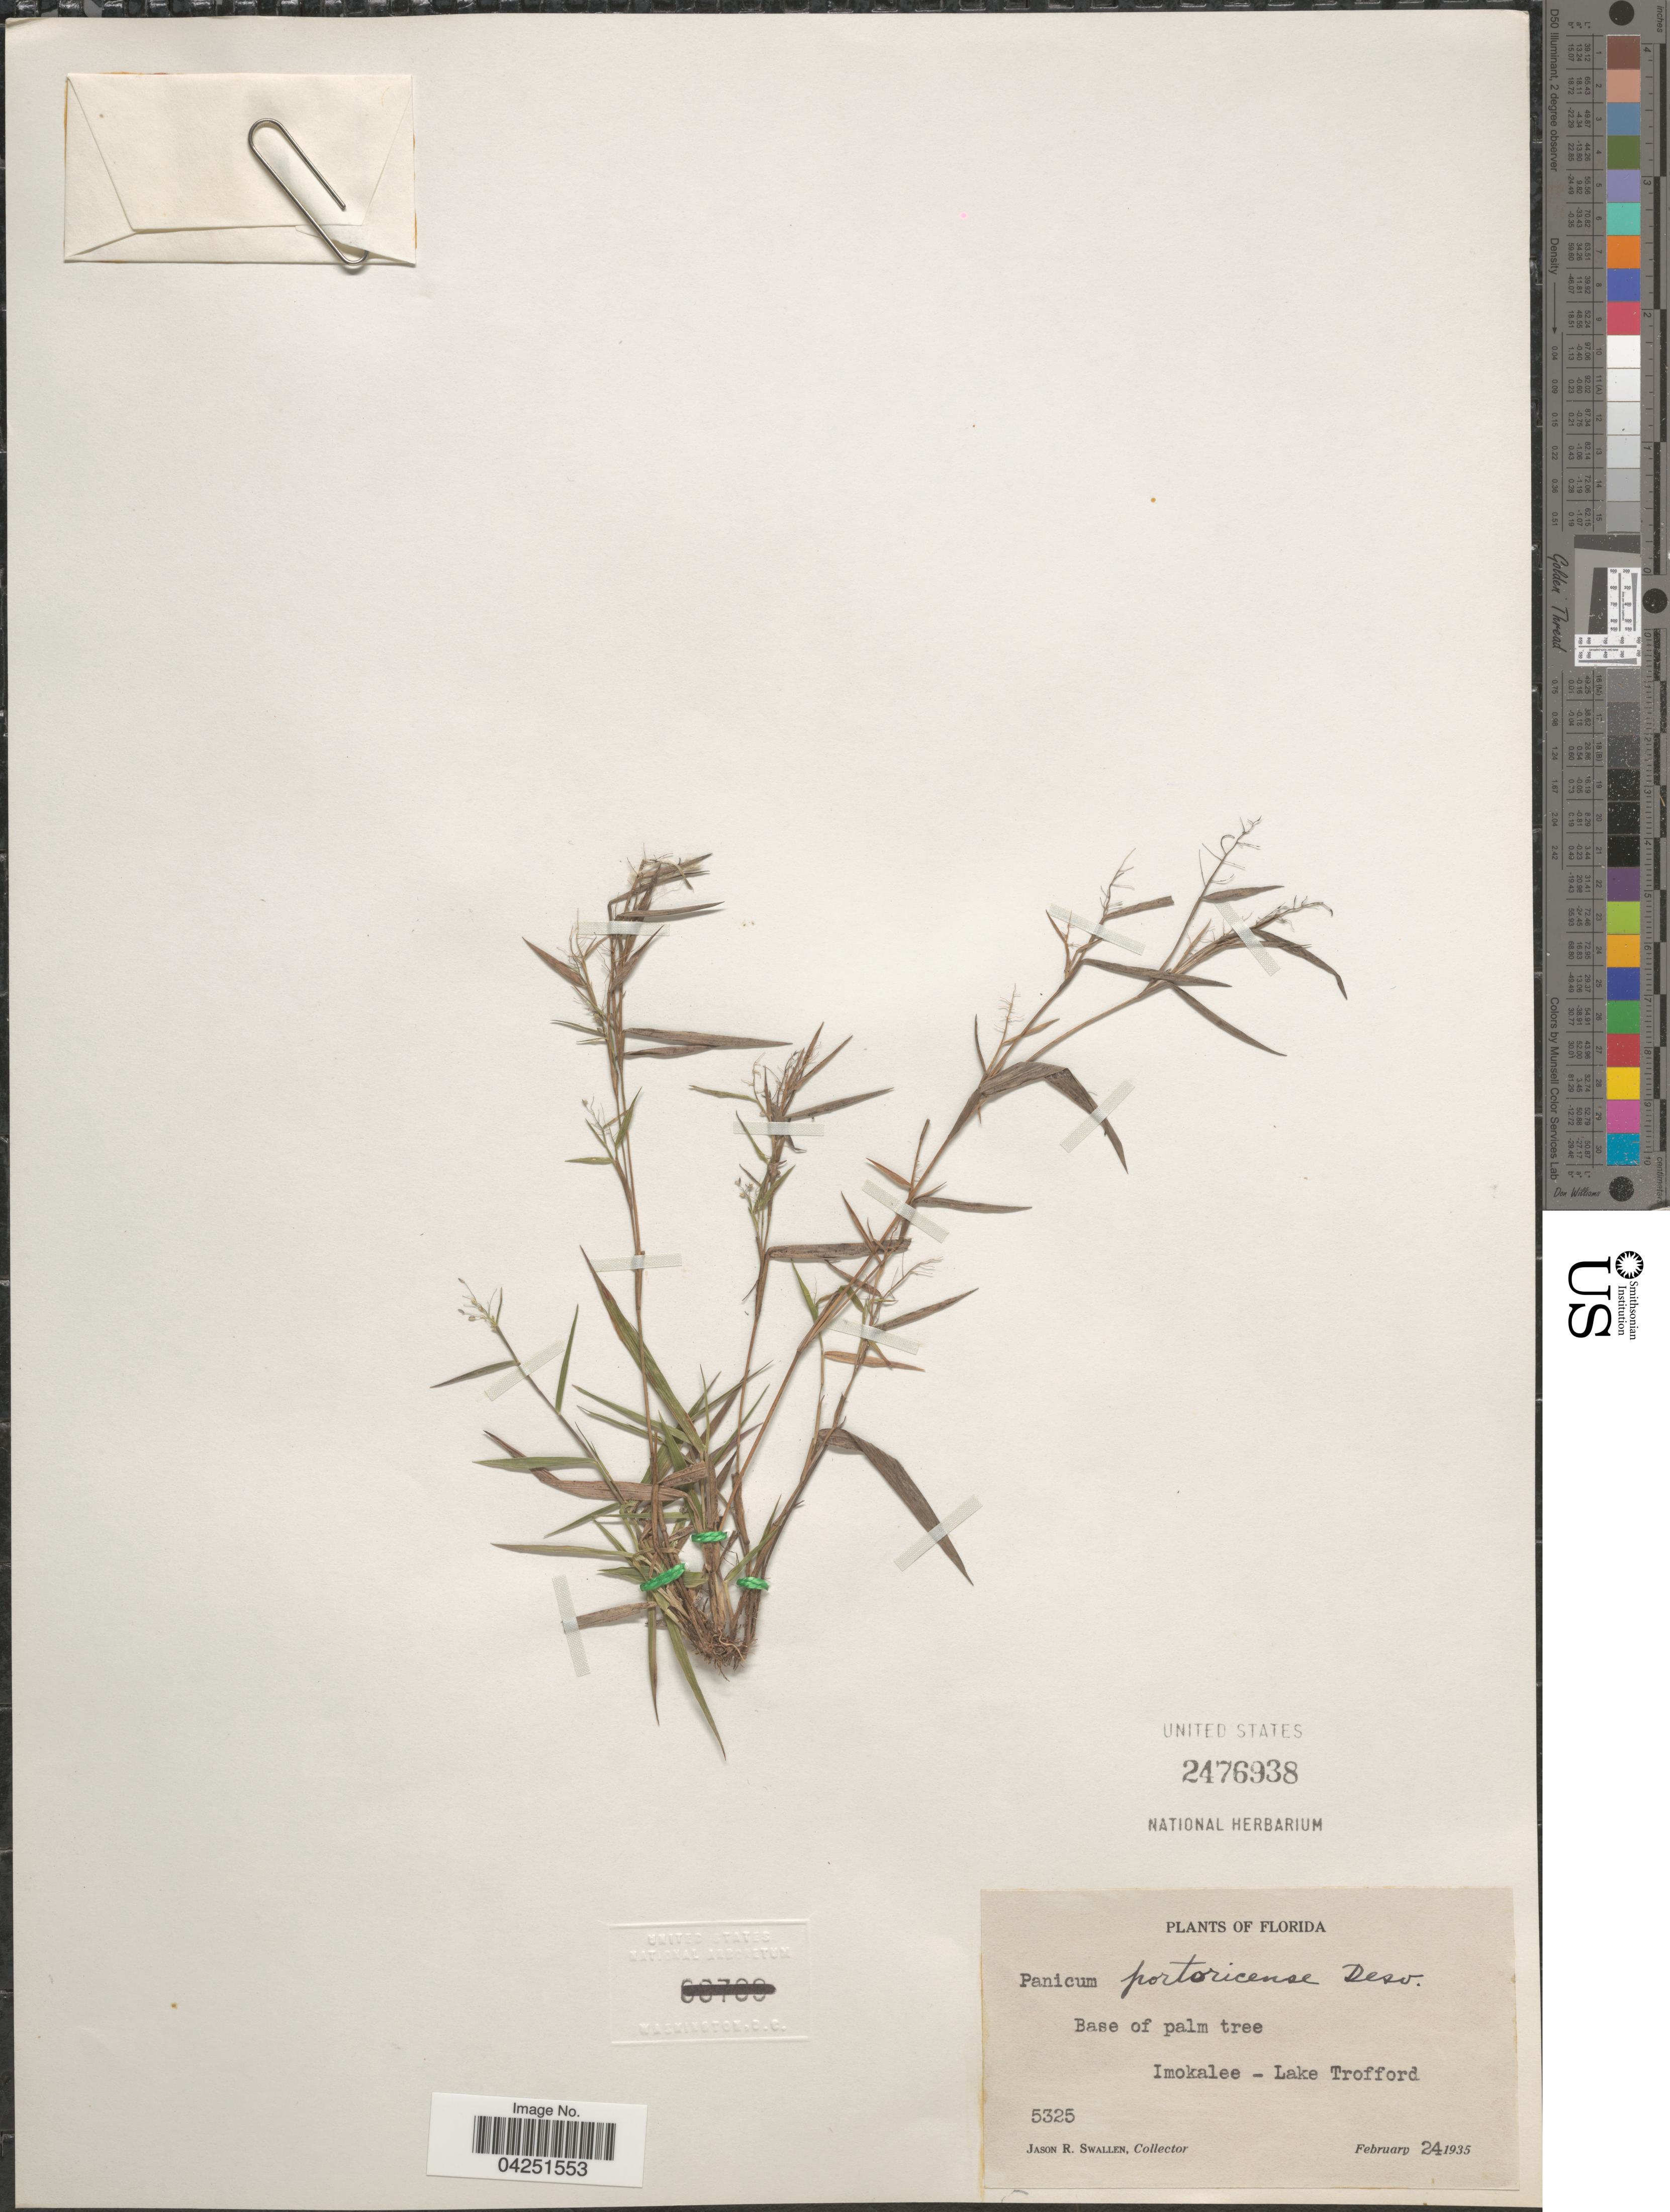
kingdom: Plantae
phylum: Tracheophyta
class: Liliopsida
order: Poales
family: Poaceae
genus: Dichanthelium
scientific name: Dichanthelium acuminatum var. acuminatum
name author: (Sw.) Gould & C.A. Clark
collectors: J. R. Swallen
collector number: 5325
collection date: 1935-02-24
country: United States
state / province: Florida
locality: Base of palm tree. Imokalee-Lake Trofford.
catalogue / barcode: US 2476938